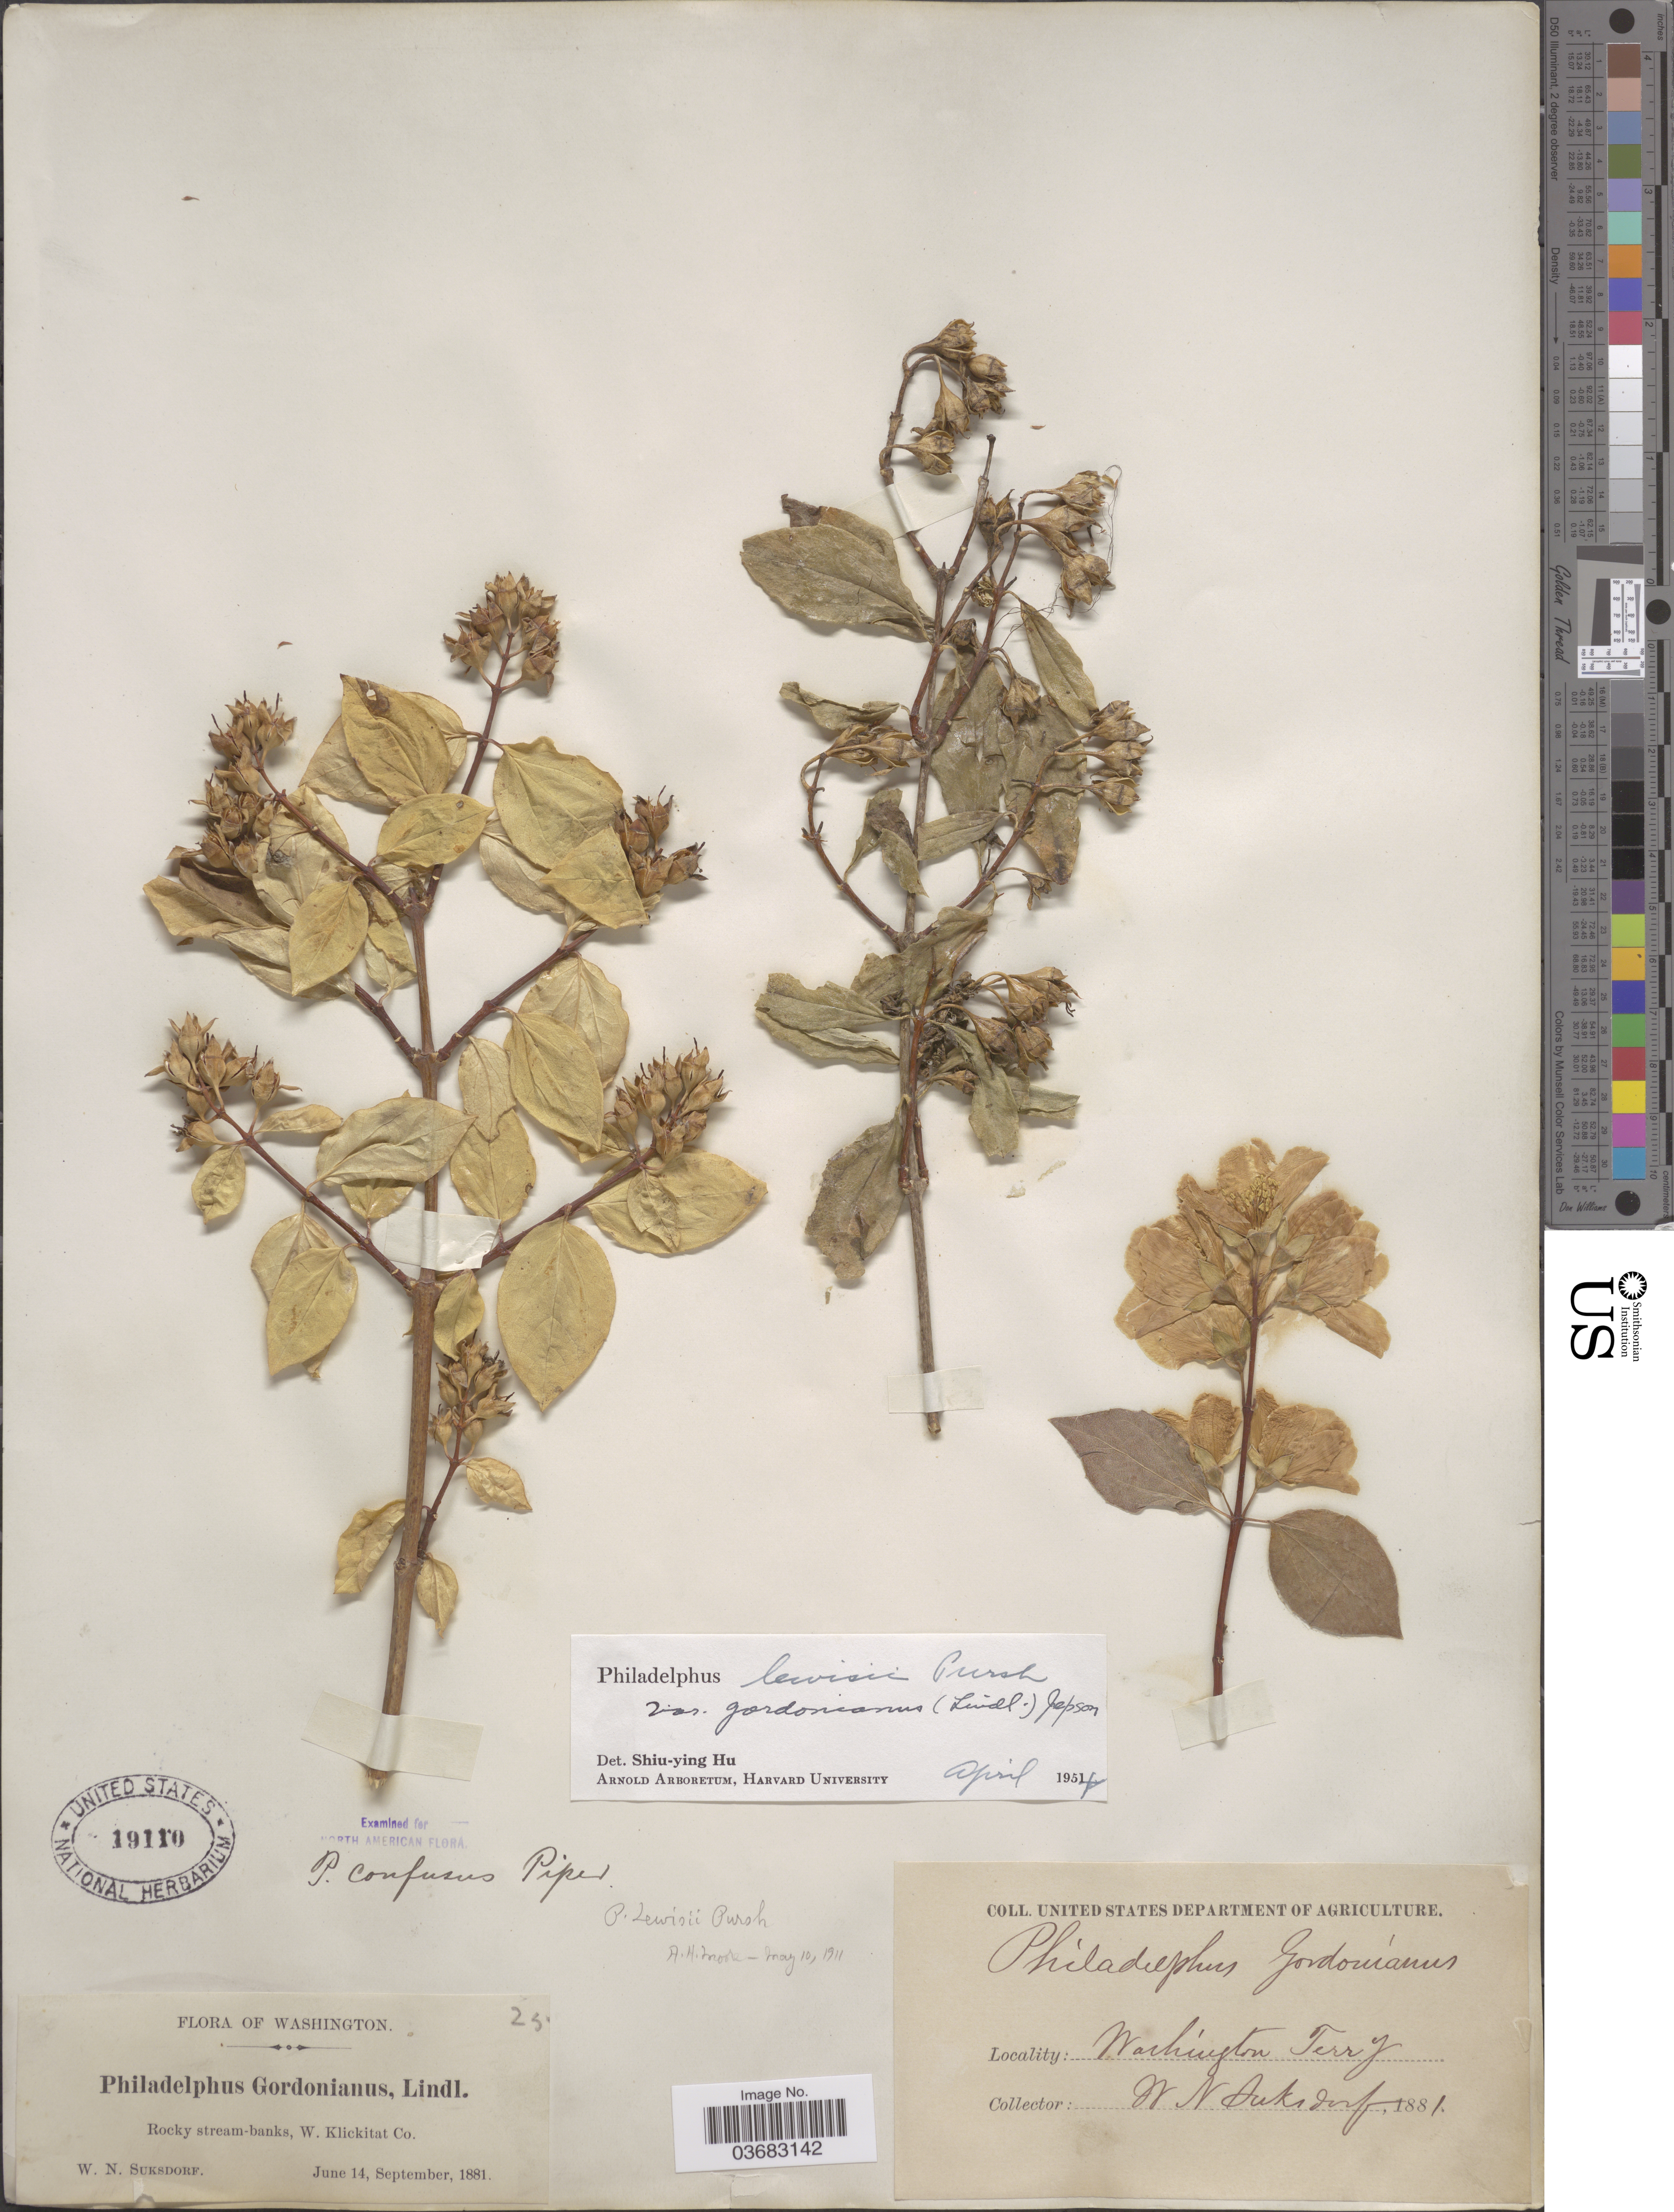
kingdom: Plantae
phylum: Tracheophyta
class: Magnoliopsida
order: Cornales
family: Hydrangeaceae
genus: Philadelphus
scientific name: Philadelphus lewisii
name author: Pursh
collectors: W. N. Suksdorf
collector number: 25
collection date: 1881-06-14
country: United States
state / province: Washington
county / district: Klickitat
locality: Rocky stream-banks, W. Klickitat Co. Washington Terry.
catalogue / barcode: US 19110